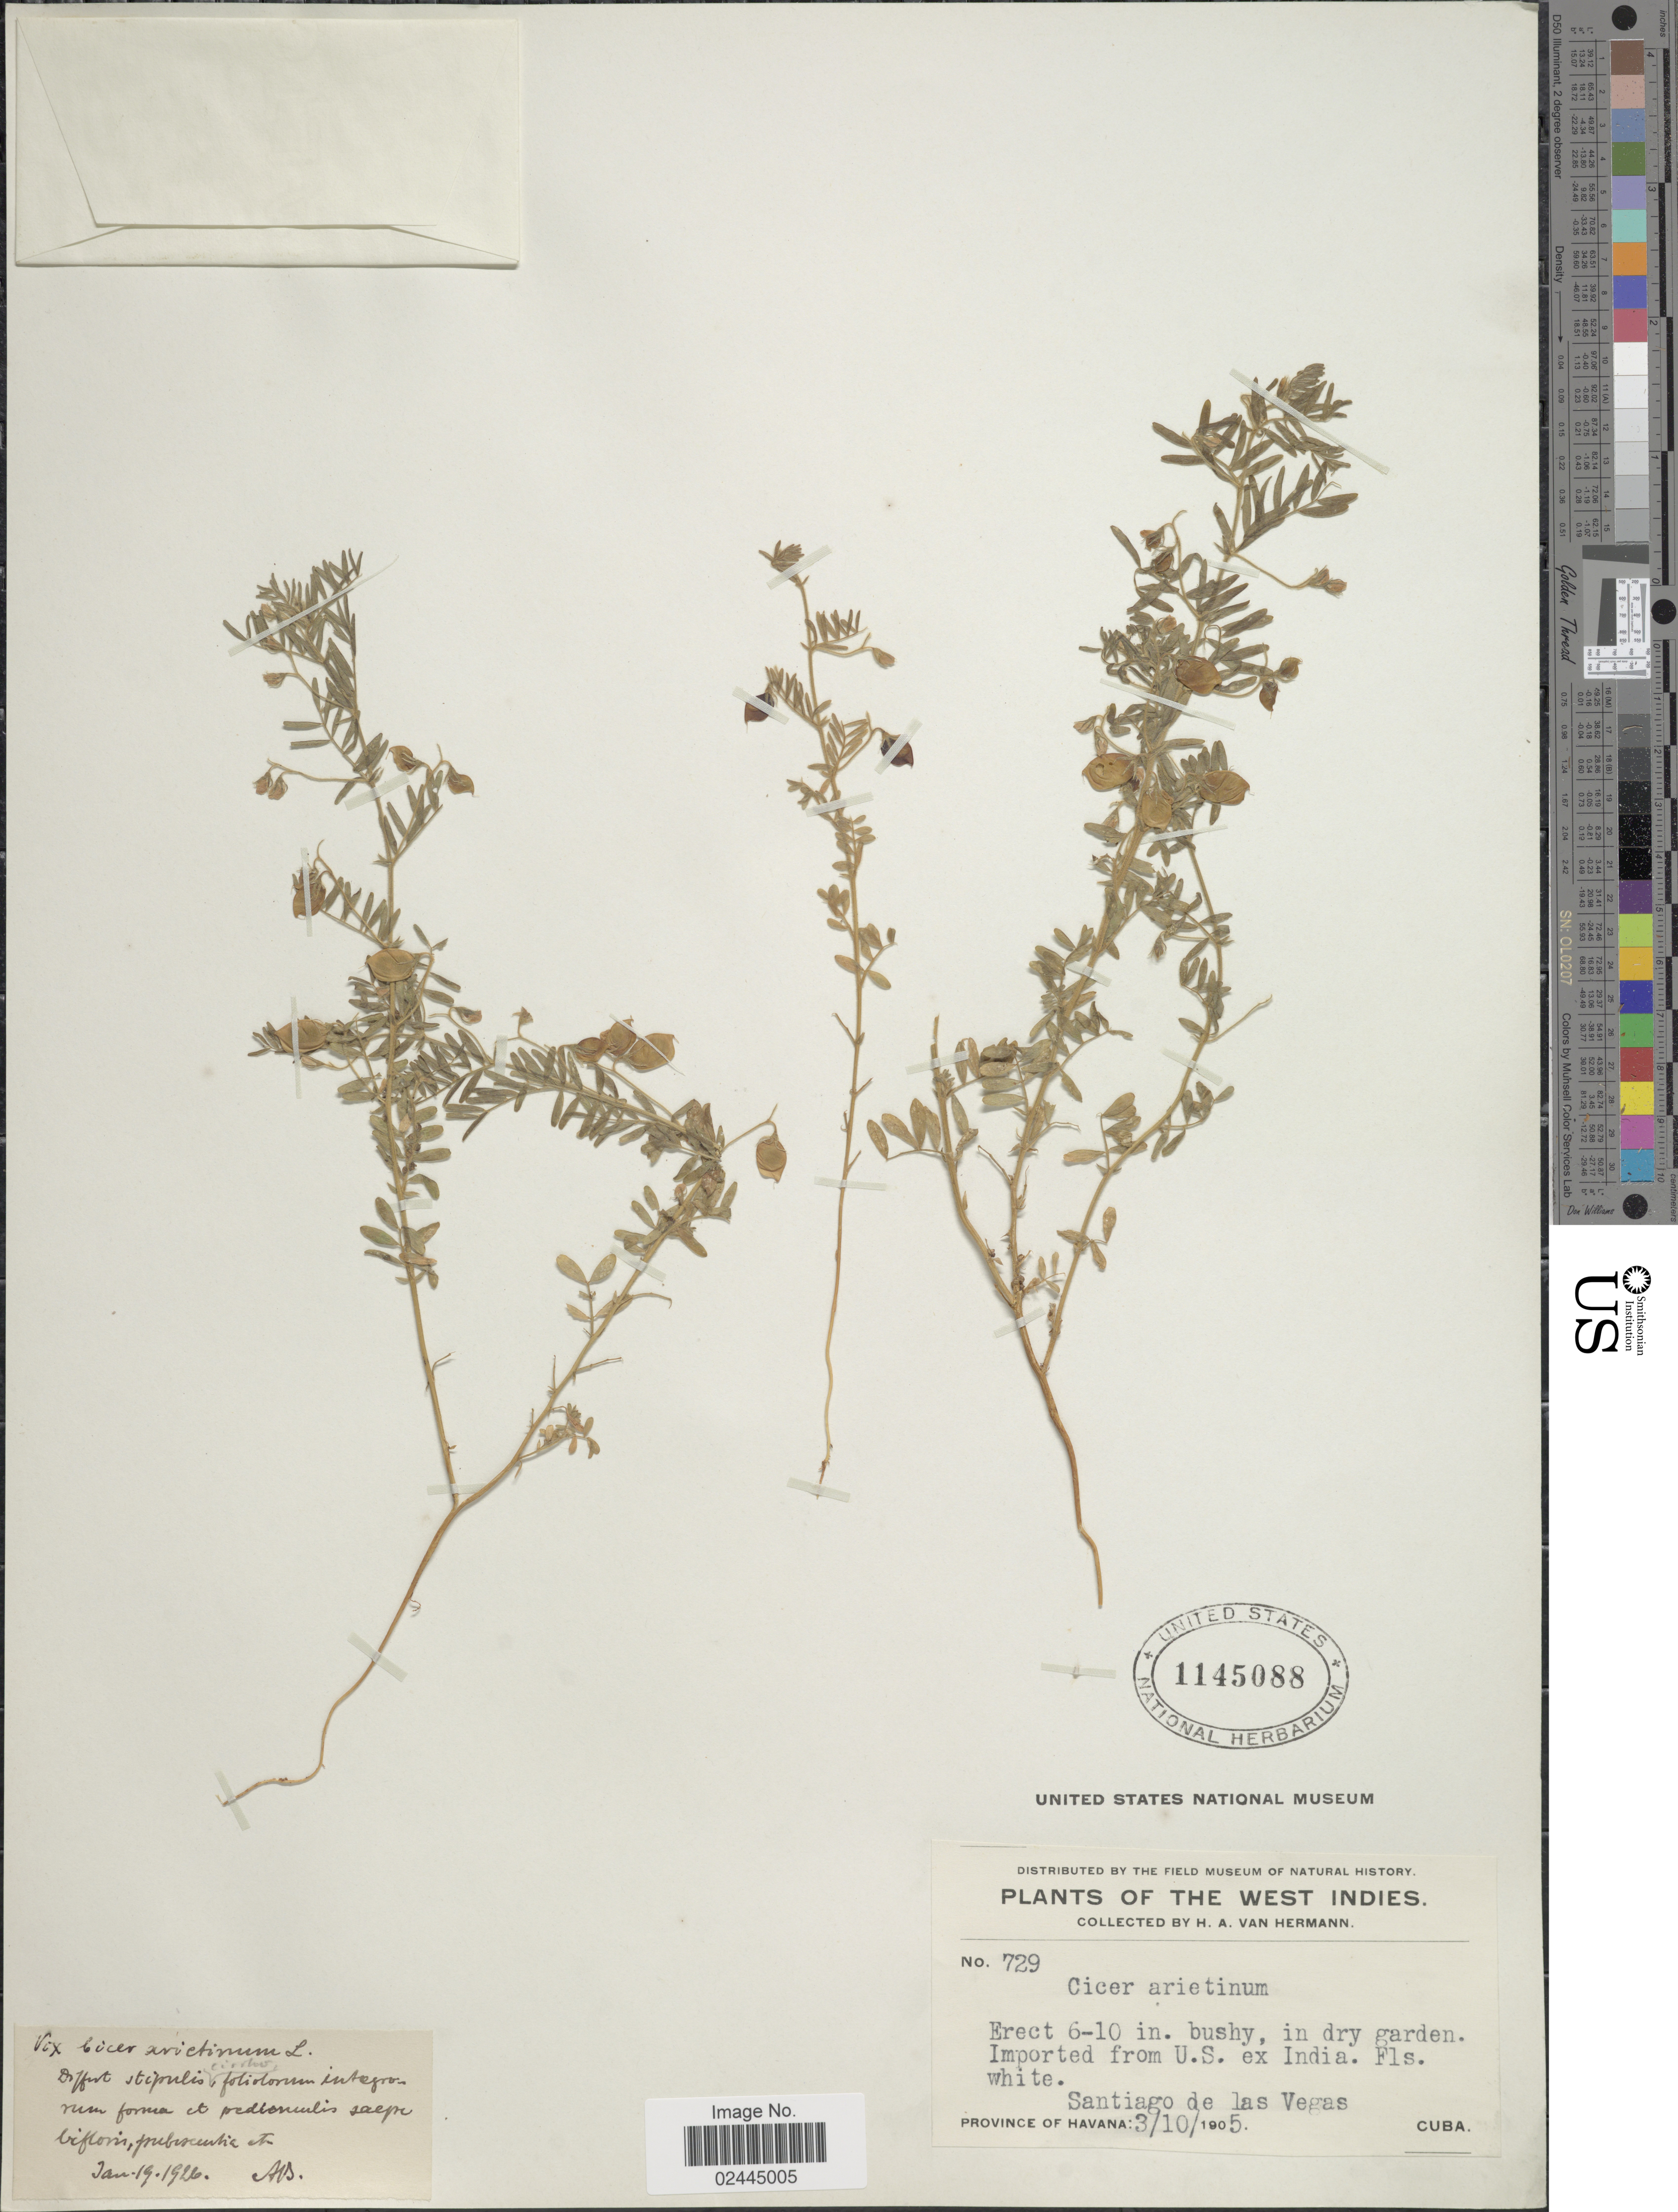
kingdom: Plantae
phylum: Tracheophyta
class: Magnoliopsida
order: Fabales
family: Fabaceae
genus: Cicer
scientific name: Cicer arietinum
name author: L.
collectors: H. A. Van Hermann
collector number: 729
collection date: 1905-03-11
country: Cuba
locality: West Indies, Santiago de las Vegas, Province of Havana.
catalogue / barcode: US 1145088